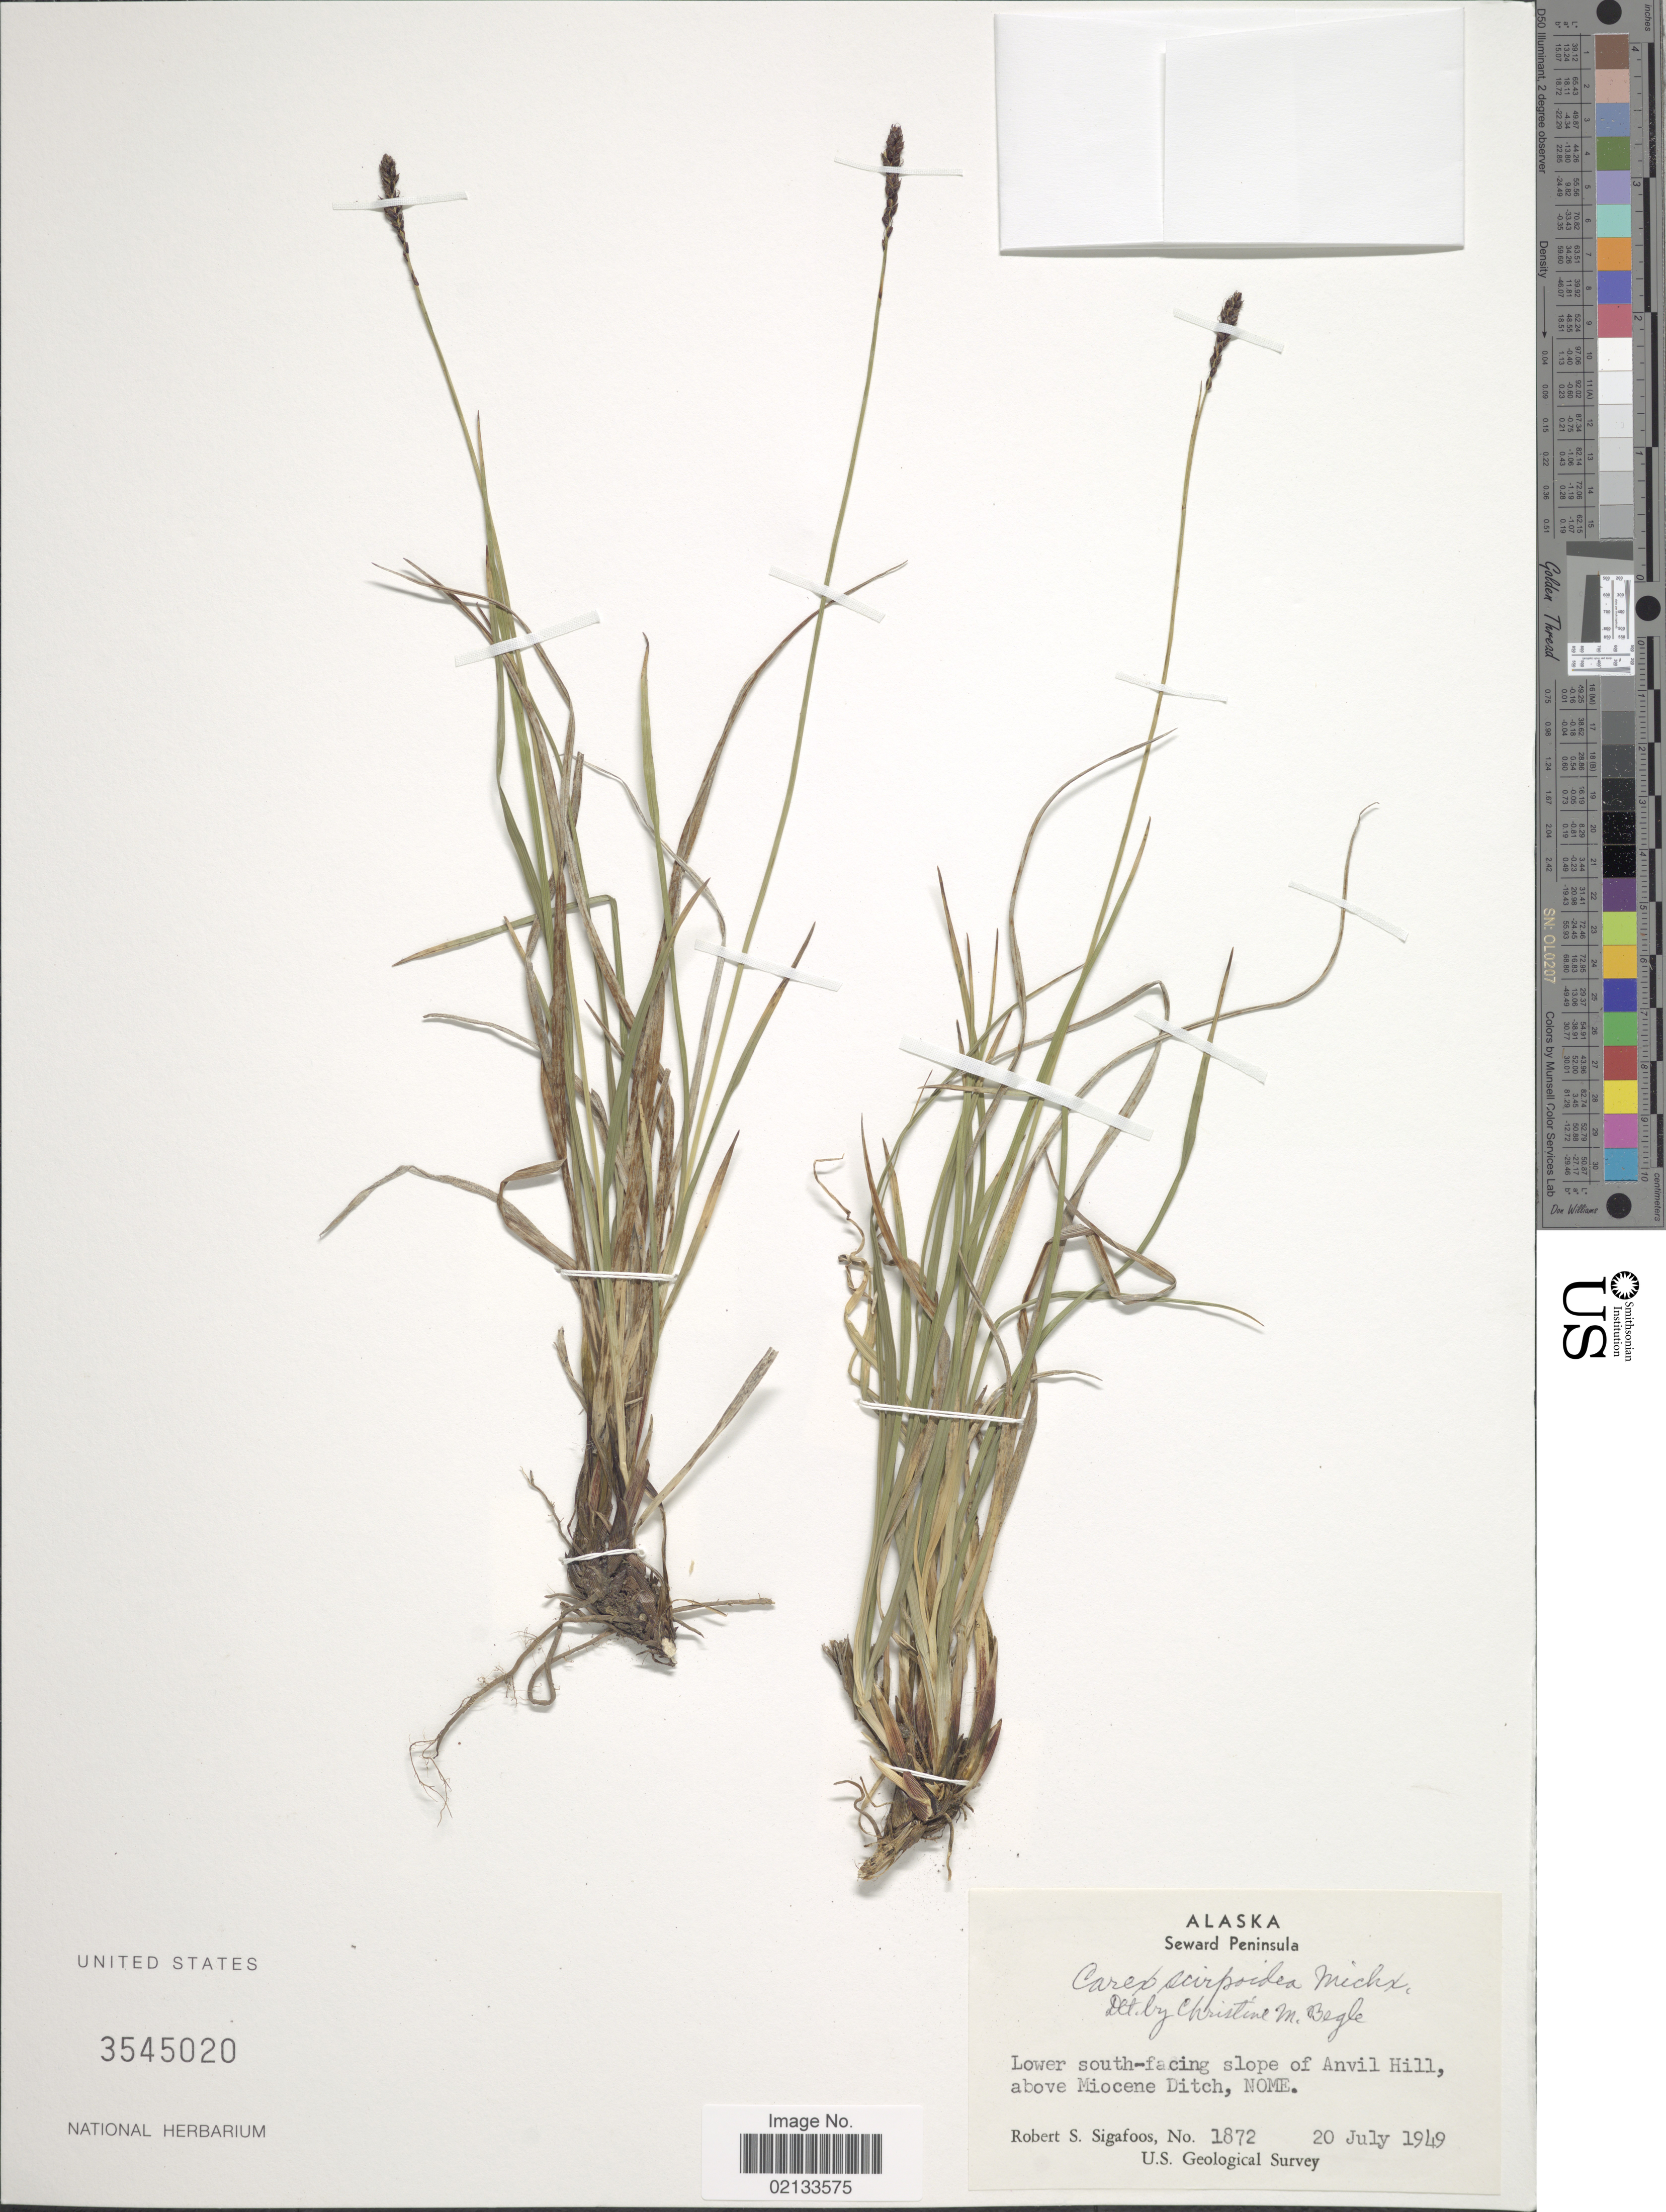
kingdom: Plantae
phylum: Tracheophyta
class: Liliopsida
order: Poales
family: Cyperaceae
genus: Carex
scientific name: Carex scirpoidea subsp. scirpoidea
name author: Michx.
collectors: R. Sigafoos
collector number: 1872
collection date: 1949-07-20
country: United States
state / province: Alaska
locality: Seward Peninsula, Lower south-facing slope of Anvil Hill, above Miocene Ditch, Nome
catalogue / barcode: US 3545020